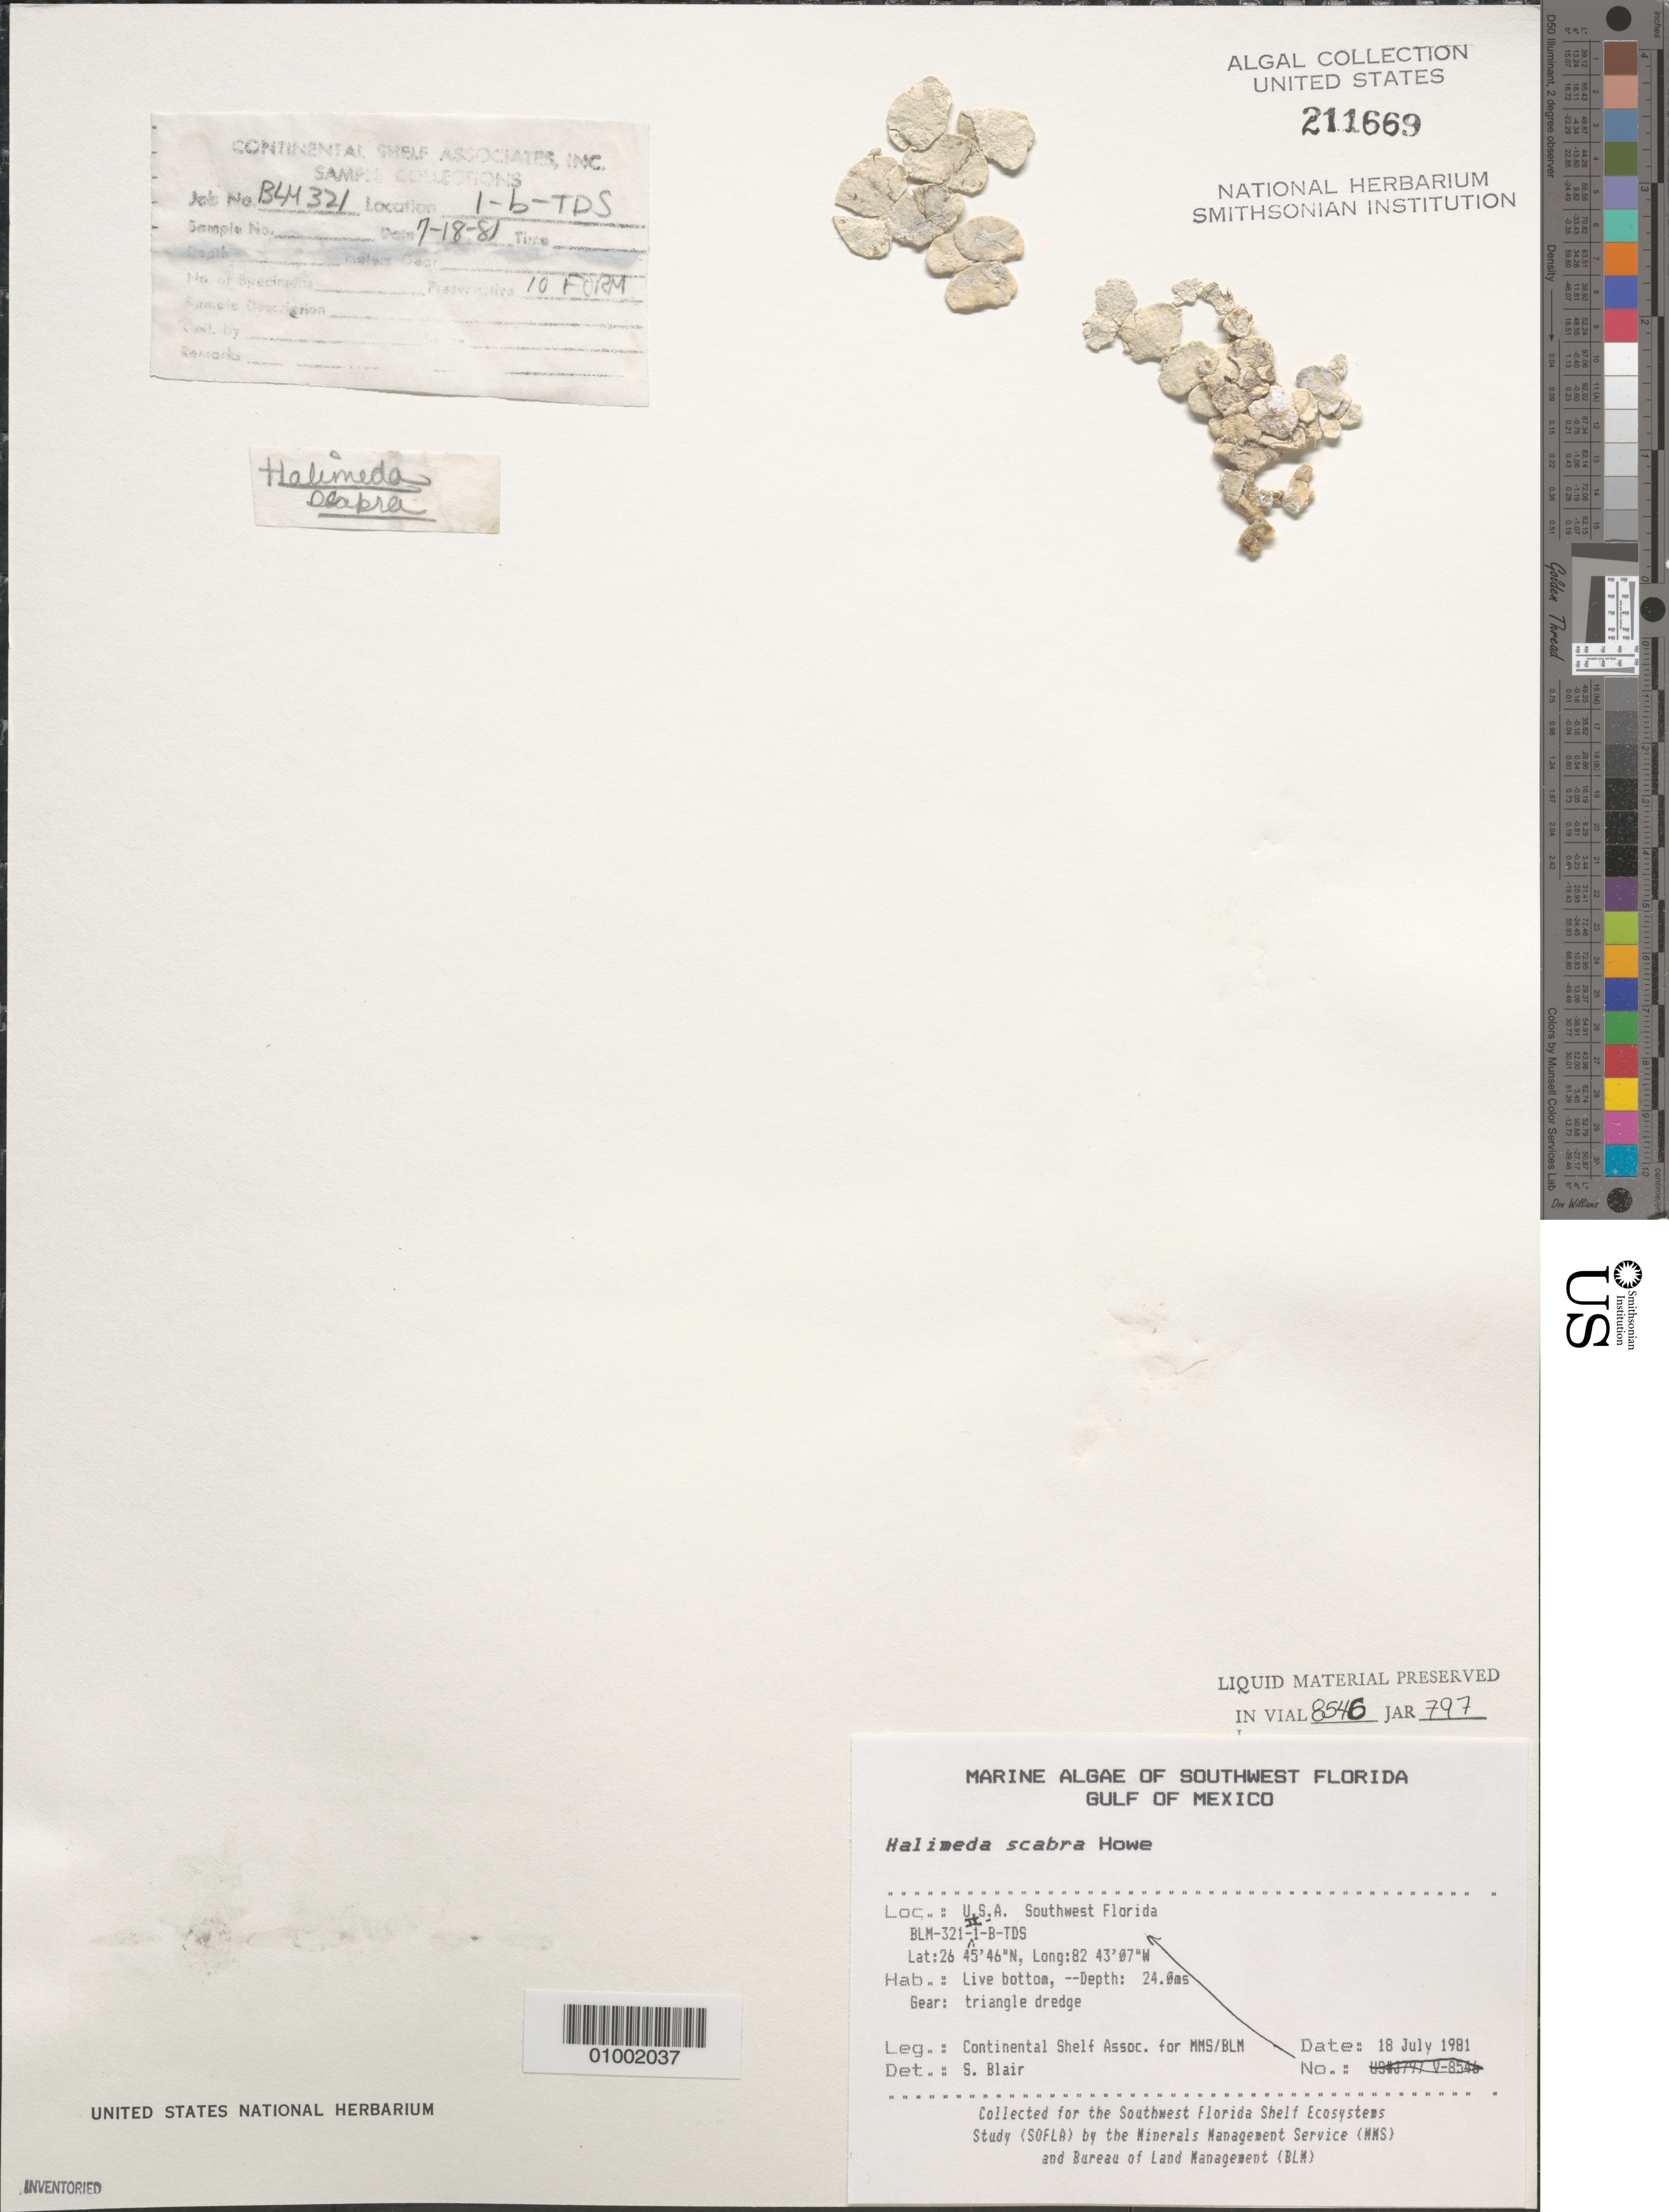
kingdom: Plantae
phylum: Chlorophyta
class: Ulvophyceae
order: Bryopsidales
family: Halimedaceae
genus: Halimeda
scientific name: Halimeda scabra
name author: M. Howe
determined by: Blair, S. M.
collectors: Continental Shelf Associates for the MMS/BLM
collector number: BLM-321-II-1-B-TDS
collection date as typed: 18 Jul 1981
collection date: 1981-07-18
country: United States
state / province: Florida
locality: Gulf of Mexico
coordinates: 26 45'46"N, 82 43'07"W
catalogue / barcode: US 211669